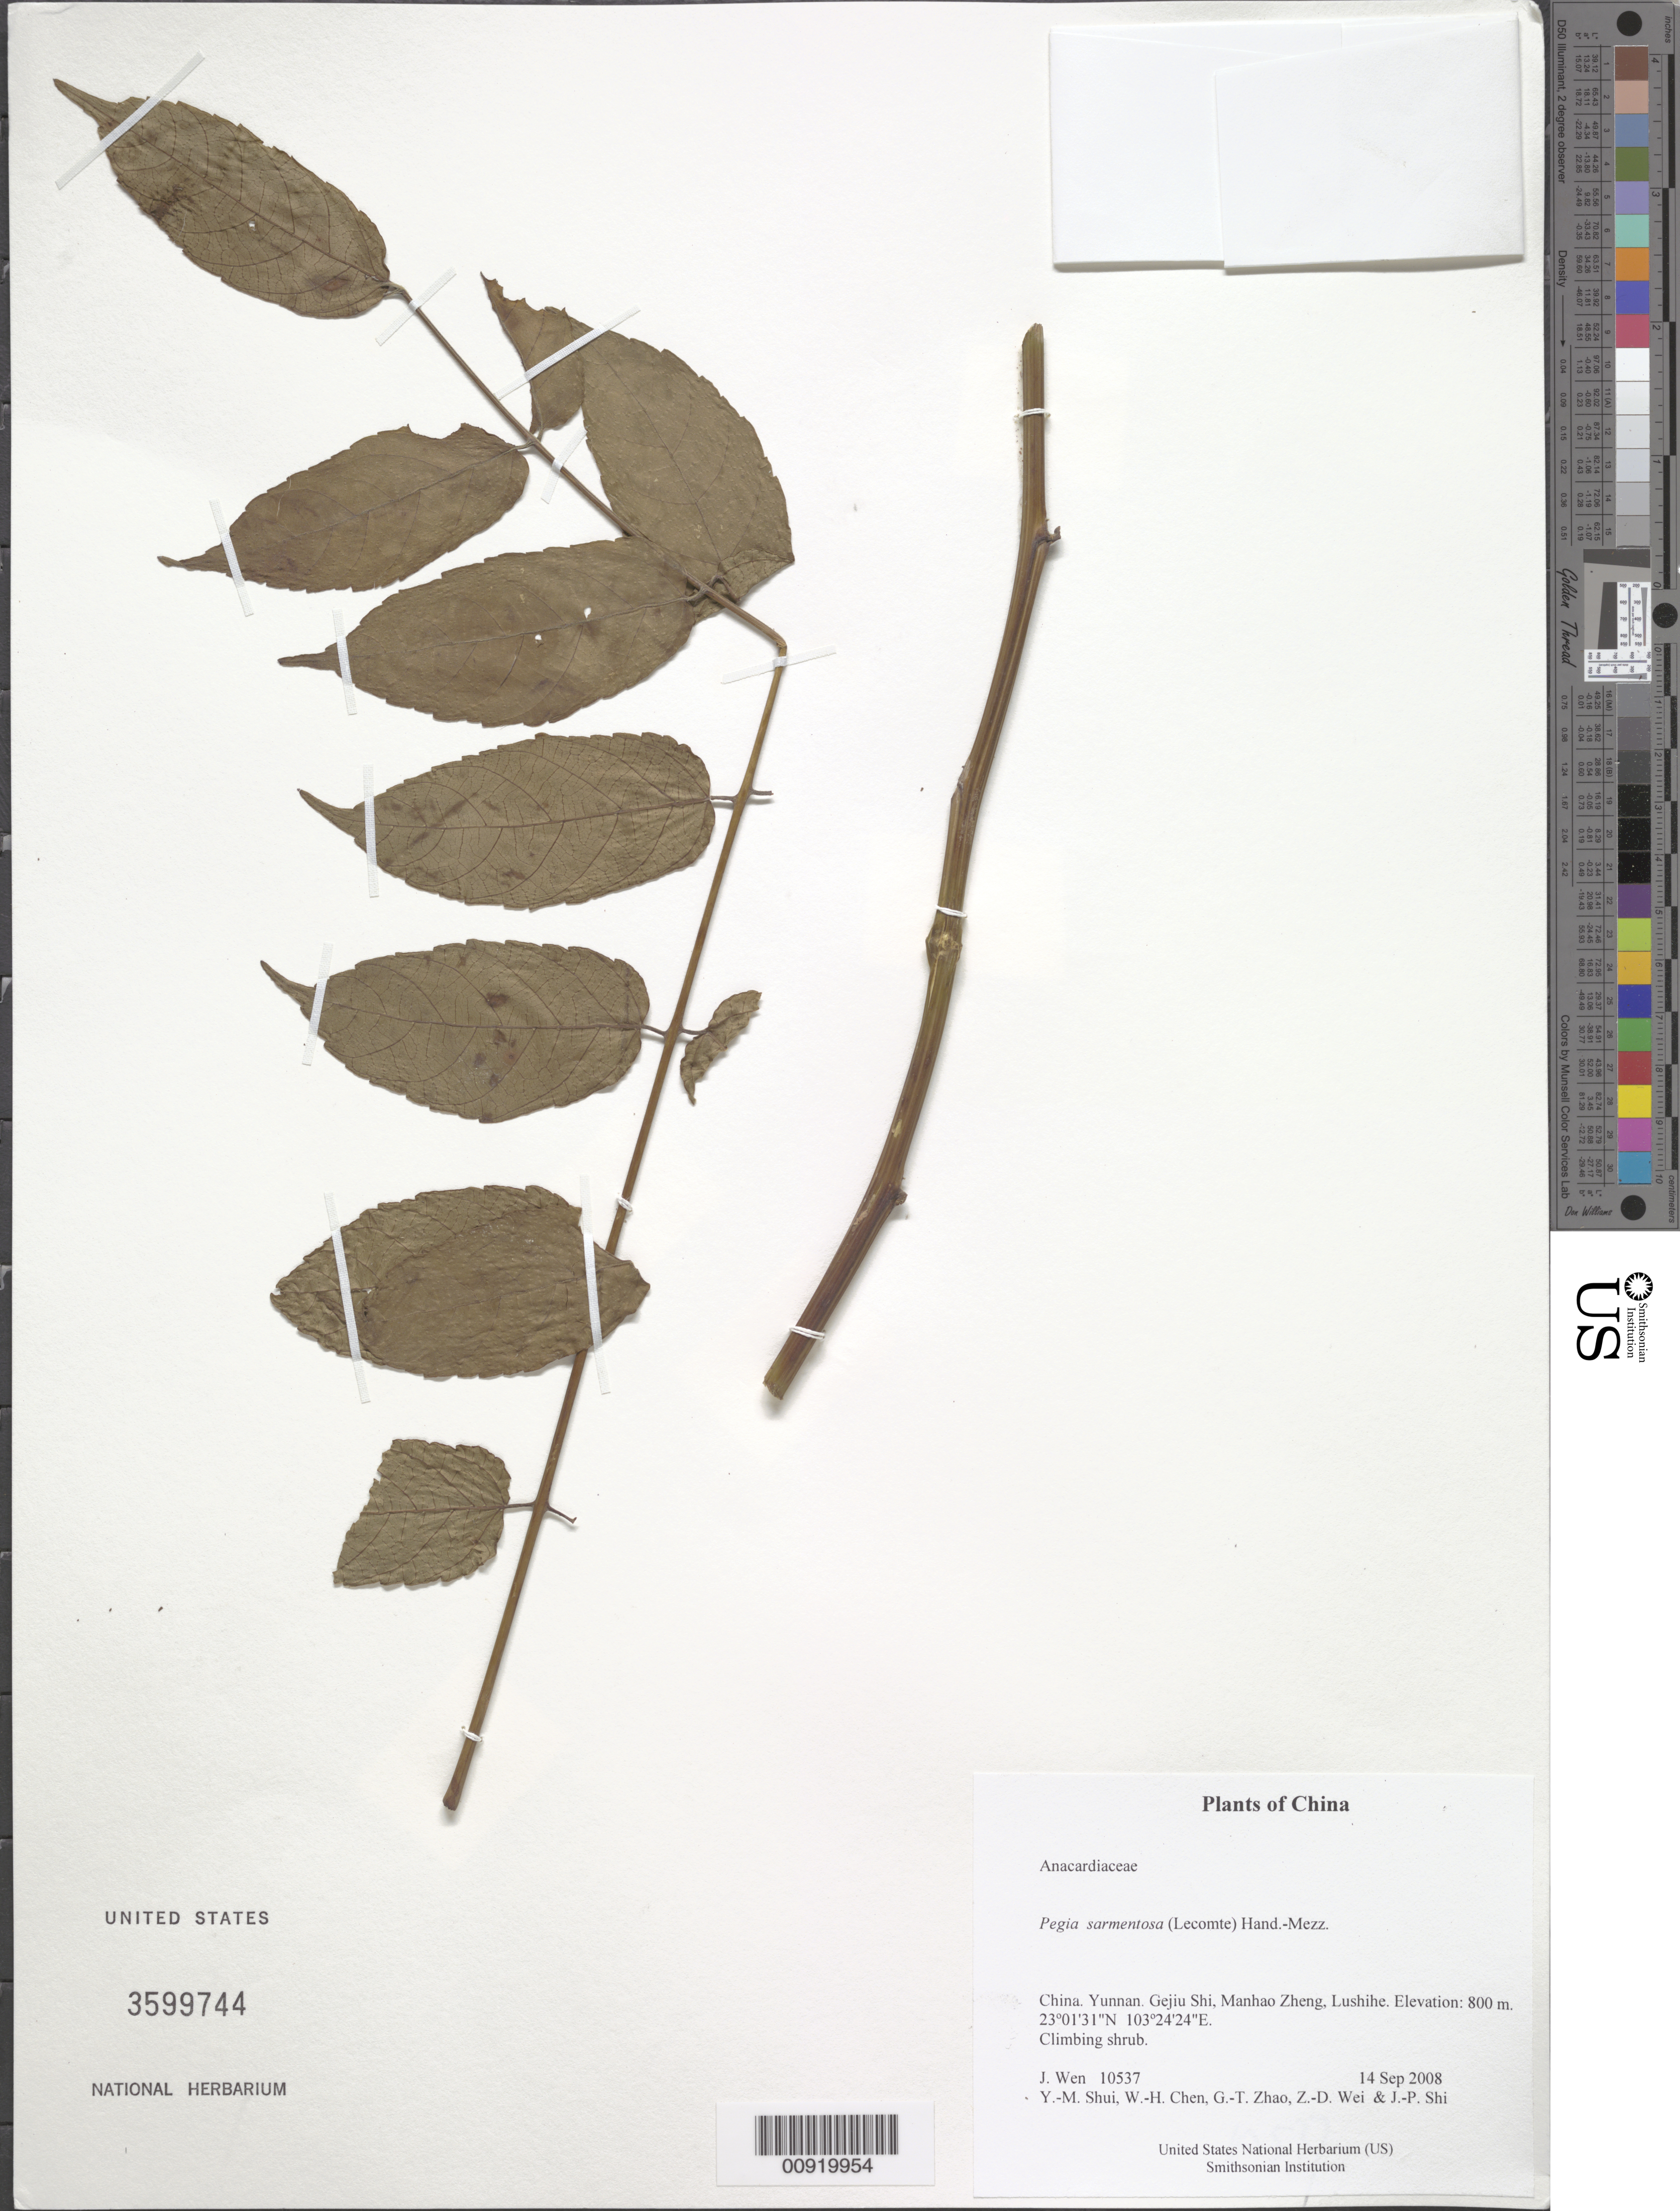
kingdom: Plantae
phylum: Tracheophyta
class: Magnoliopsida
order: Sapindales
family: Anacardiaceae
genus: Pegia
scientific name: Pegia sarmentosa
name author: Hand.-Mazz.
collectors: J. Wen, Y. Shui, W. Chen, G. Zhao, Z. Wei & J. Shi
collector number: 10537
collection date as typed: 14 Sep 2008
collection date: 2008-09-14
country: China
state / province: Yunnan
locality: Gejiu Shi, Manhao Zheng, Lushihe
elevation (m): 800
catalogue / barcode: US 3599744